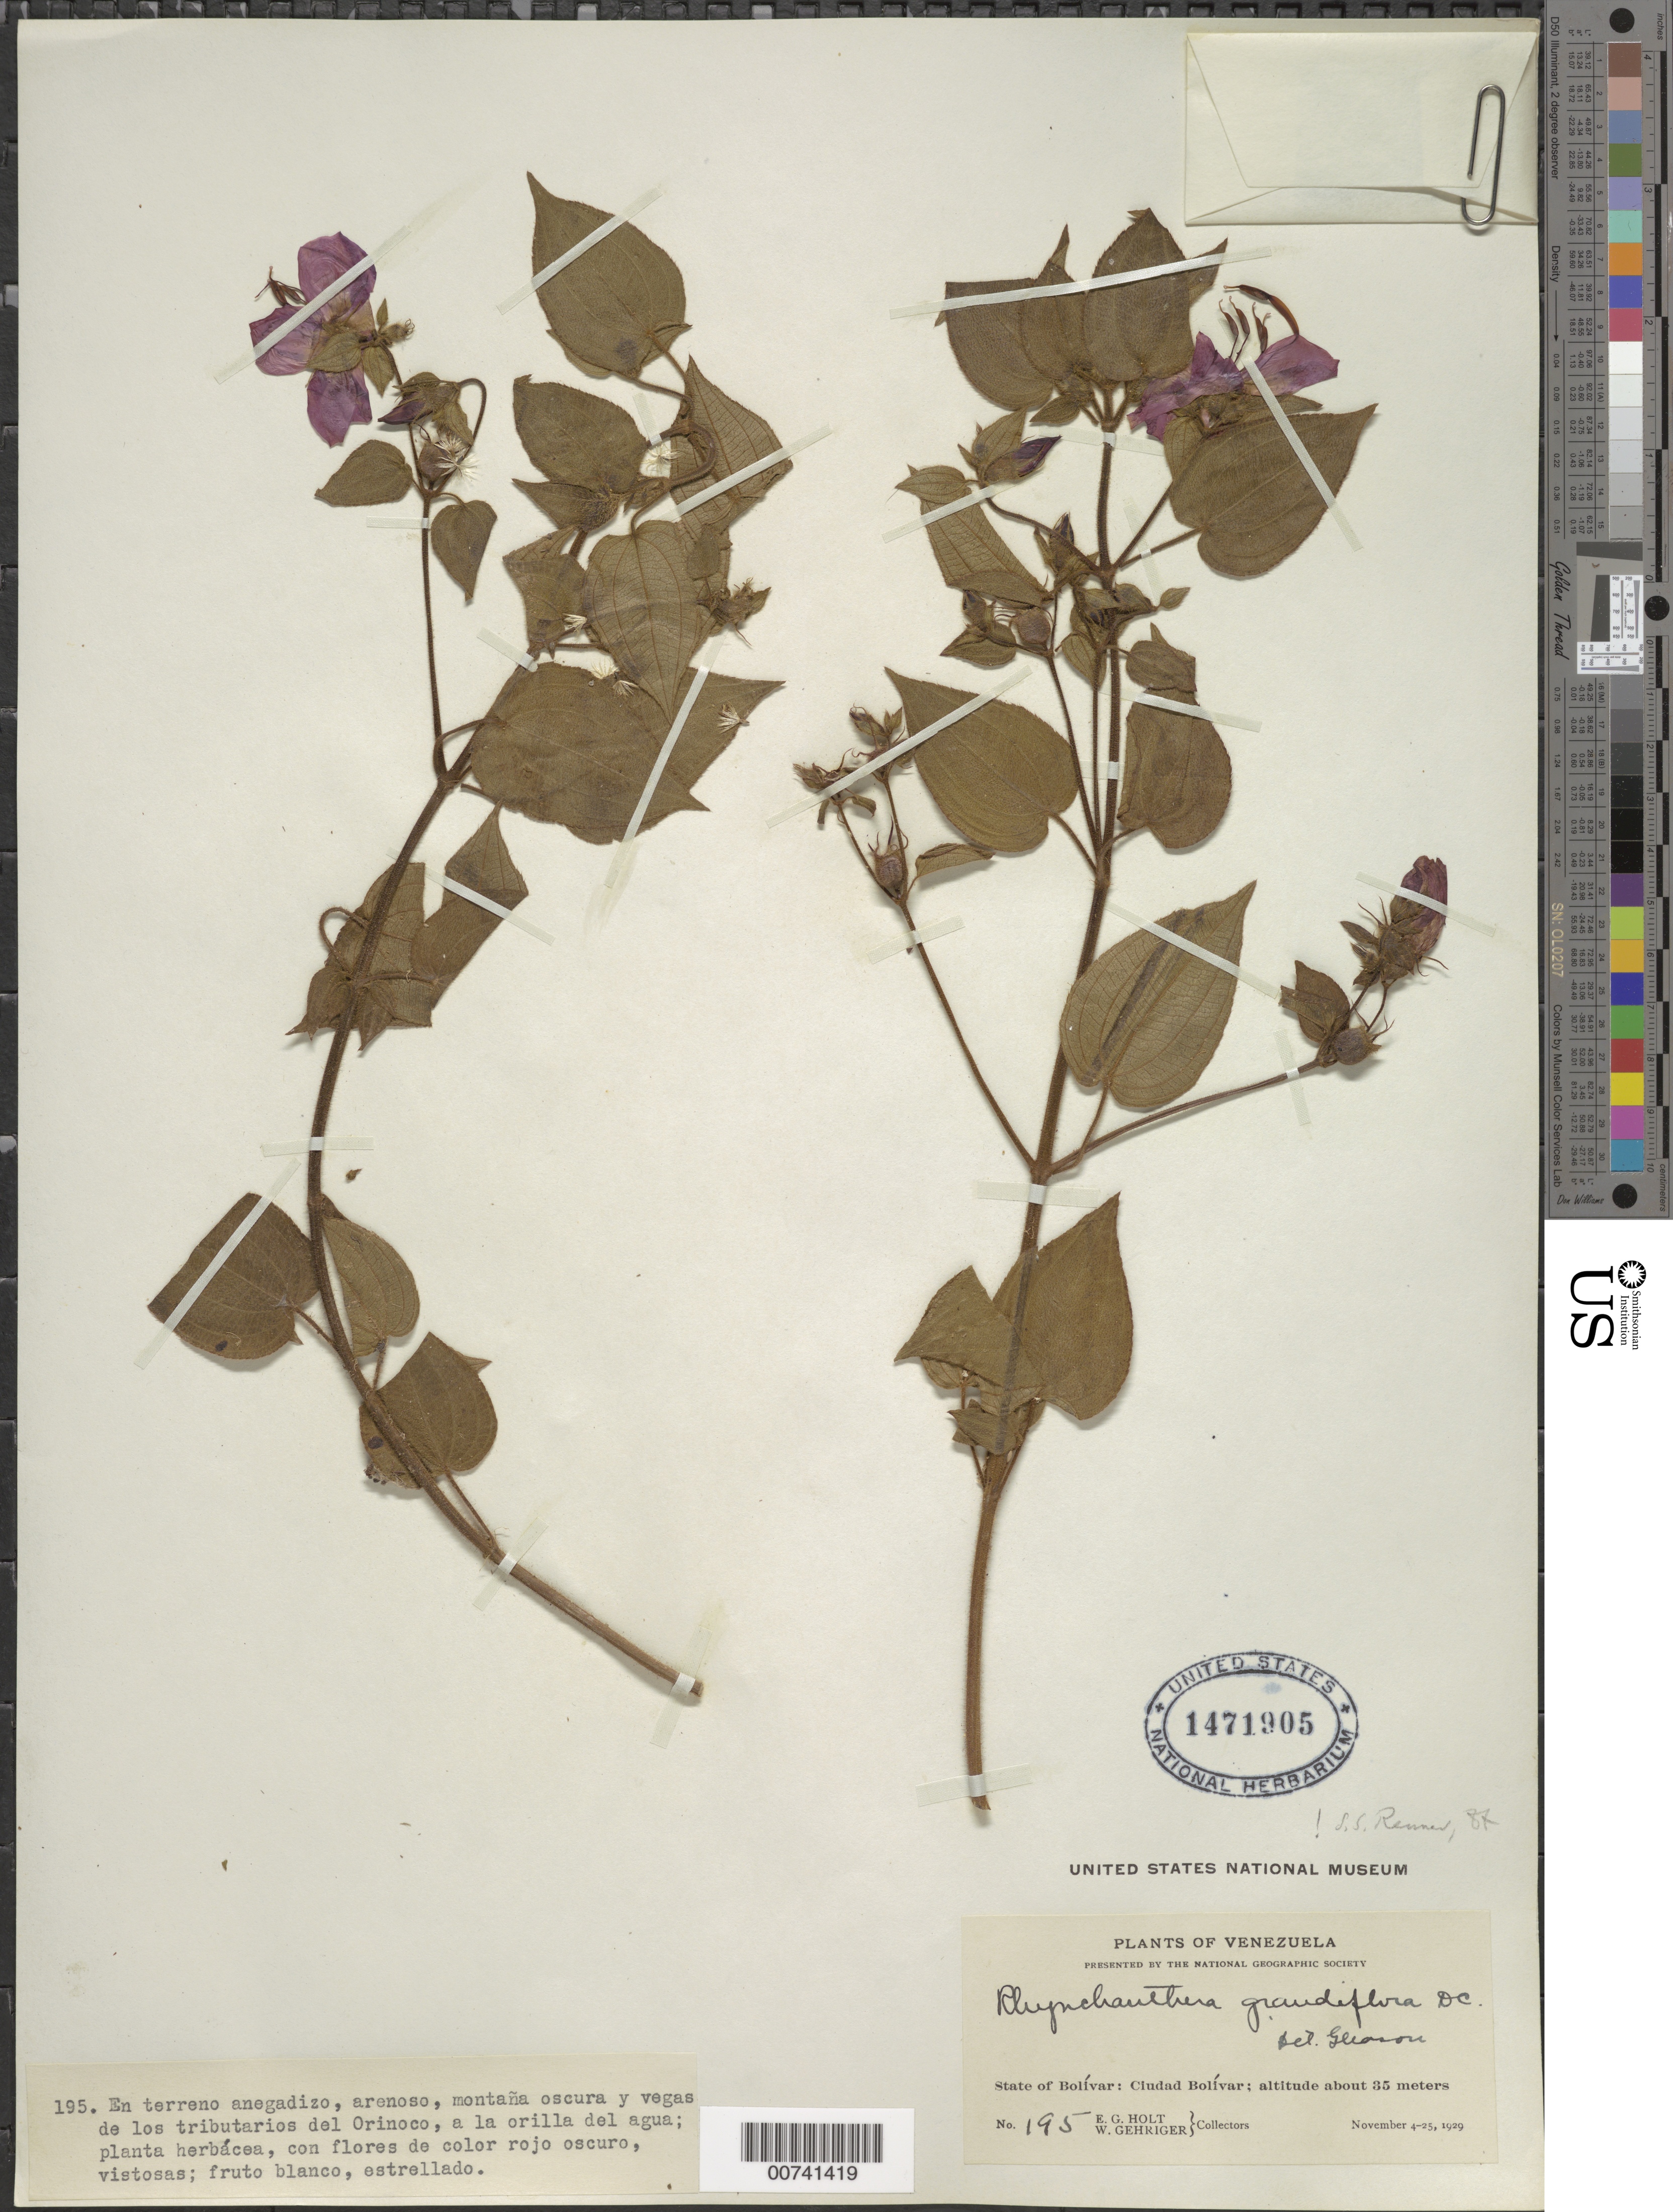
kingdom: Plantae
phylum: Tracheophyta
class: Magnoliopsida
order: Myrtales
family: Melastomataceae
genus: Rhynchanthera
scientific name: Rhynchanthera grandiflora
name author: (Aubl.) DC.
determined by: Renner, S. S.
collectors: E. Holt & W. Gehriger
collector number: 195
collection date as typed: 4-Nov-29 to 25-Nov-29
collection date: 1929-11-04/1929-11-25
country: Venezuela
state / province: Bolívar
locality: Ciudad Bolívar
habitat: Inundated, sandy, mountainous and flat lowland of the tributaries of the Orinoco, at the shore;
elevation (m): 35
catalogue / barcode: US 1471905